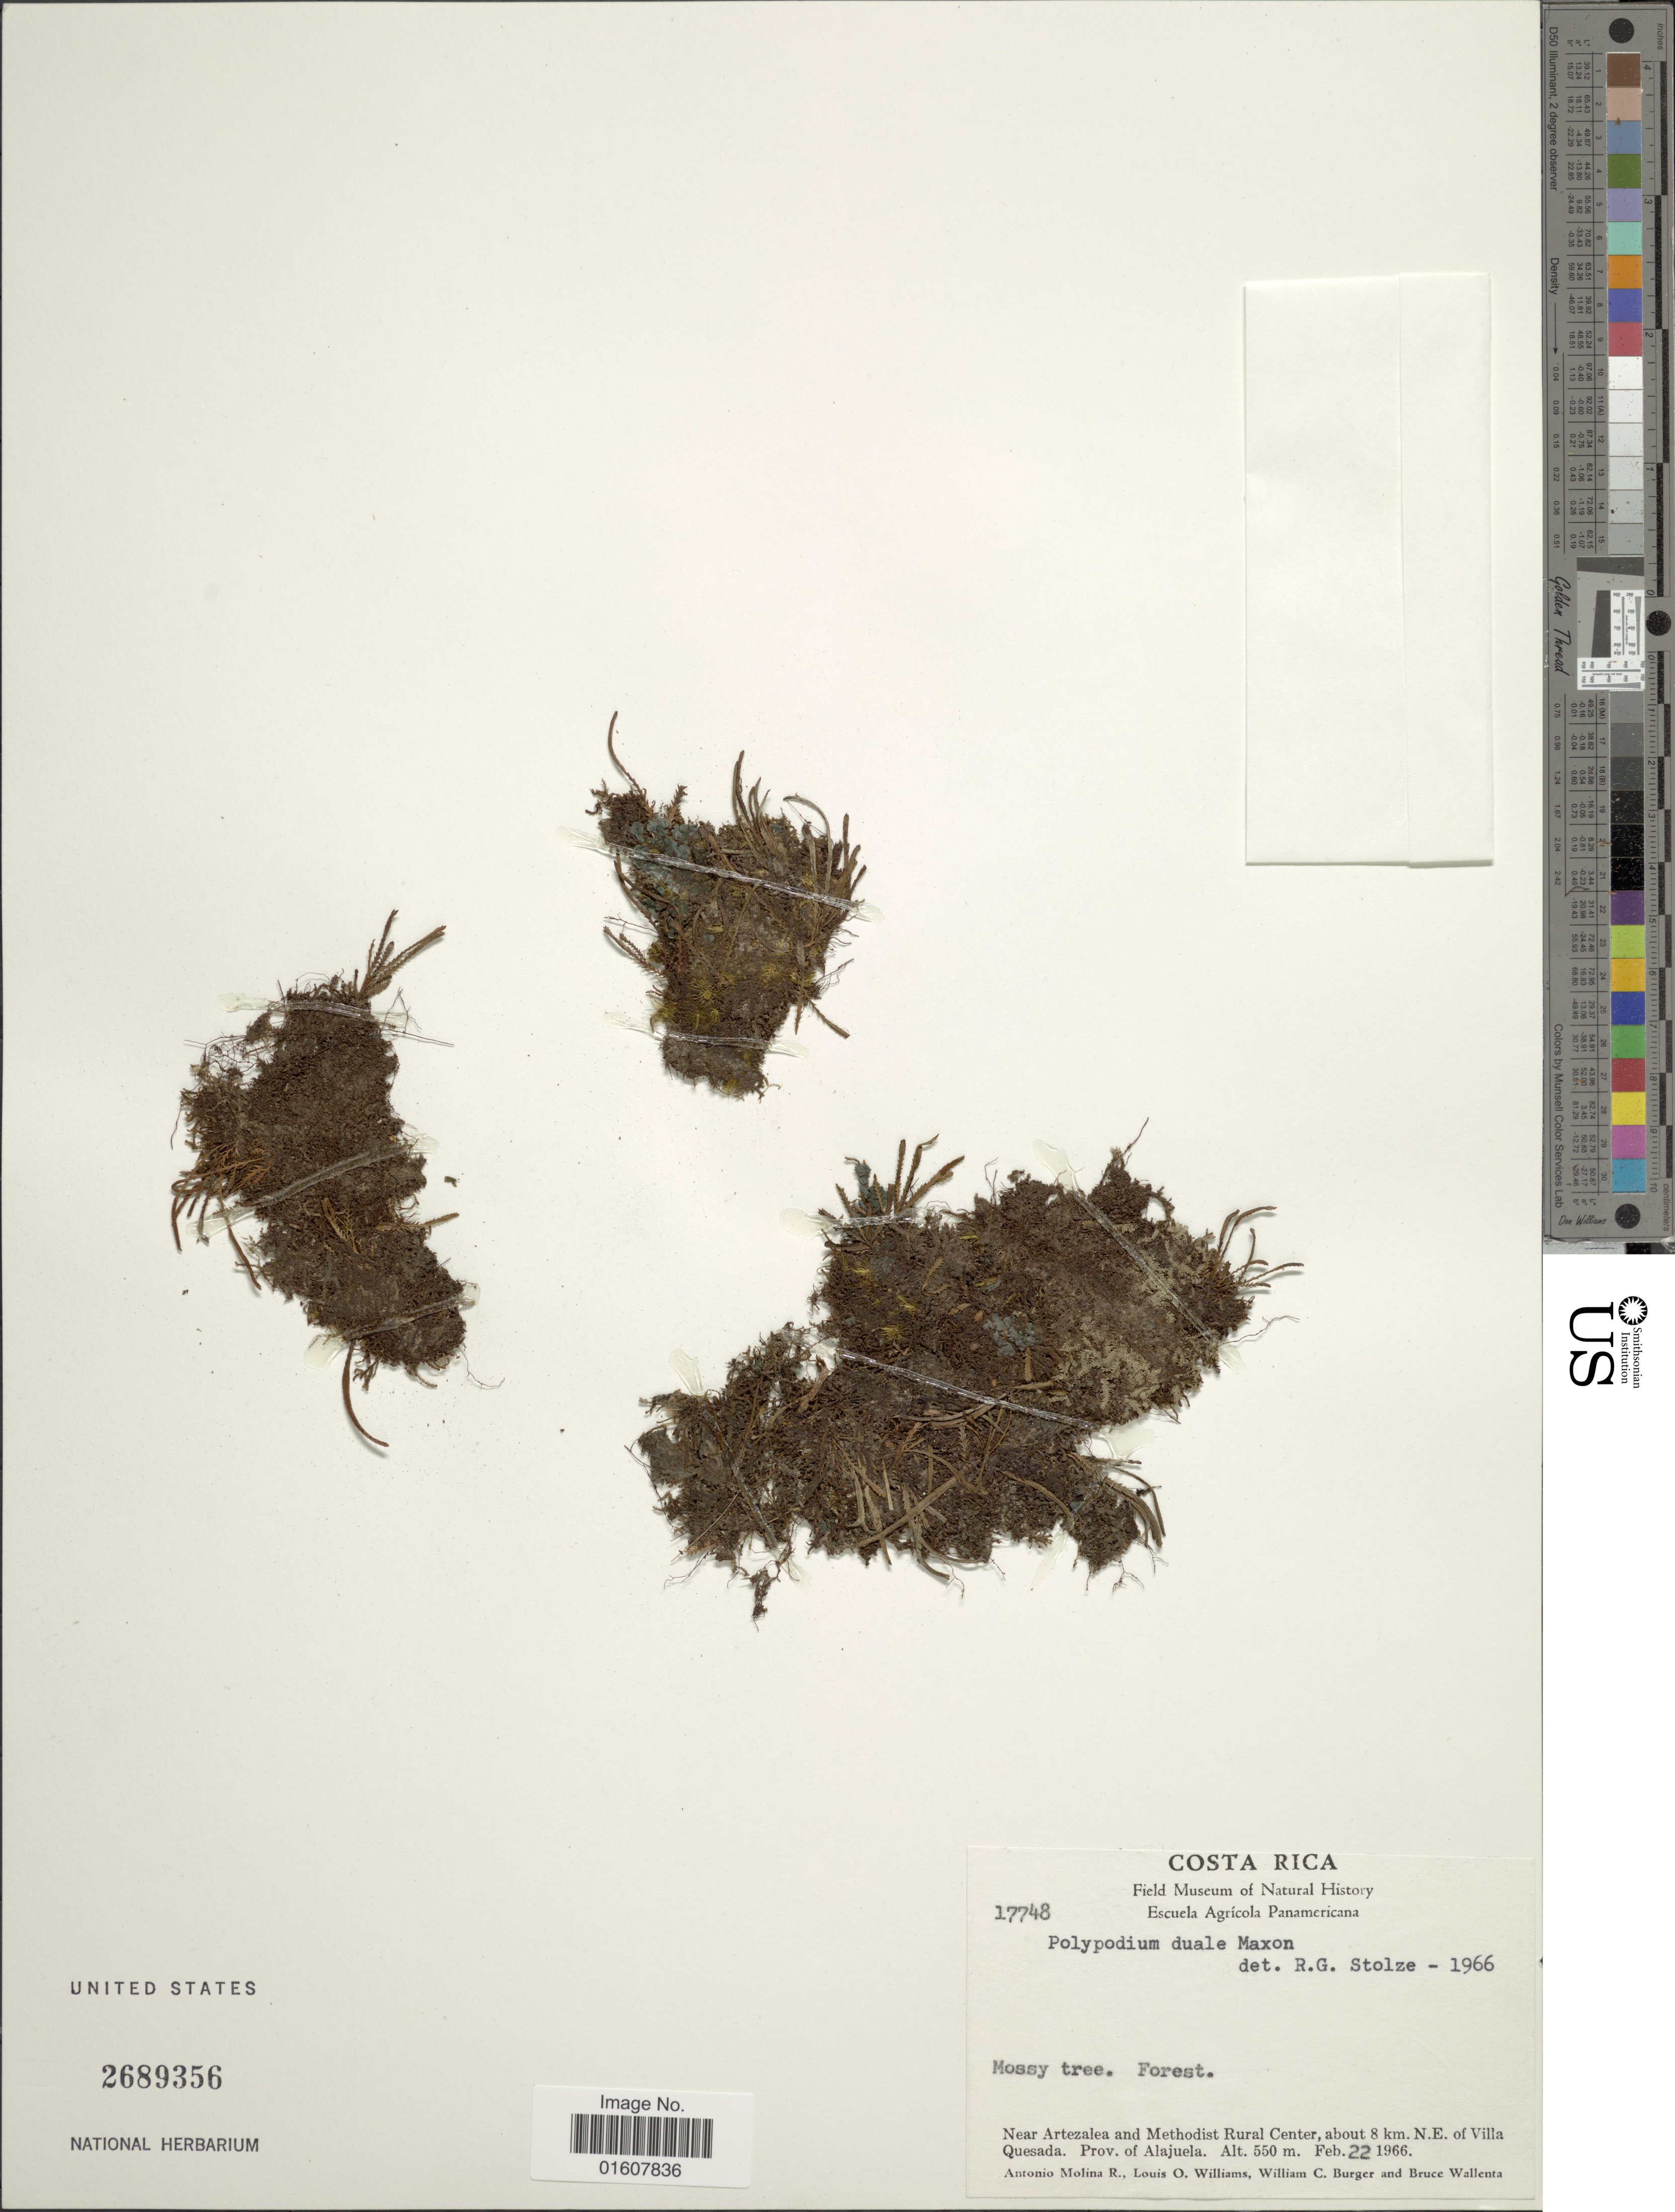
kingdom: Plantae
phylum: Tracheophyta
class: Polypodiopsida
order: Polypodiales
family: Polypodiaceae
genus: Cochlidium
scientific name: Cochlidium serrulatum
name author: (Sw.) L.E. Bishop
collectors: A. Molina R., L. O. Williams, W. Burger & B. Wallenta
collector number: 17748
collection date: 1966-02-22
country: Costa Rica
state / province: Alajuela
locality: Near Artezalea and Methodist Rural Center, about 8 km. N.E. of Villa Quesada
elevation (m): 550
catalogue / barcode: US 2689356